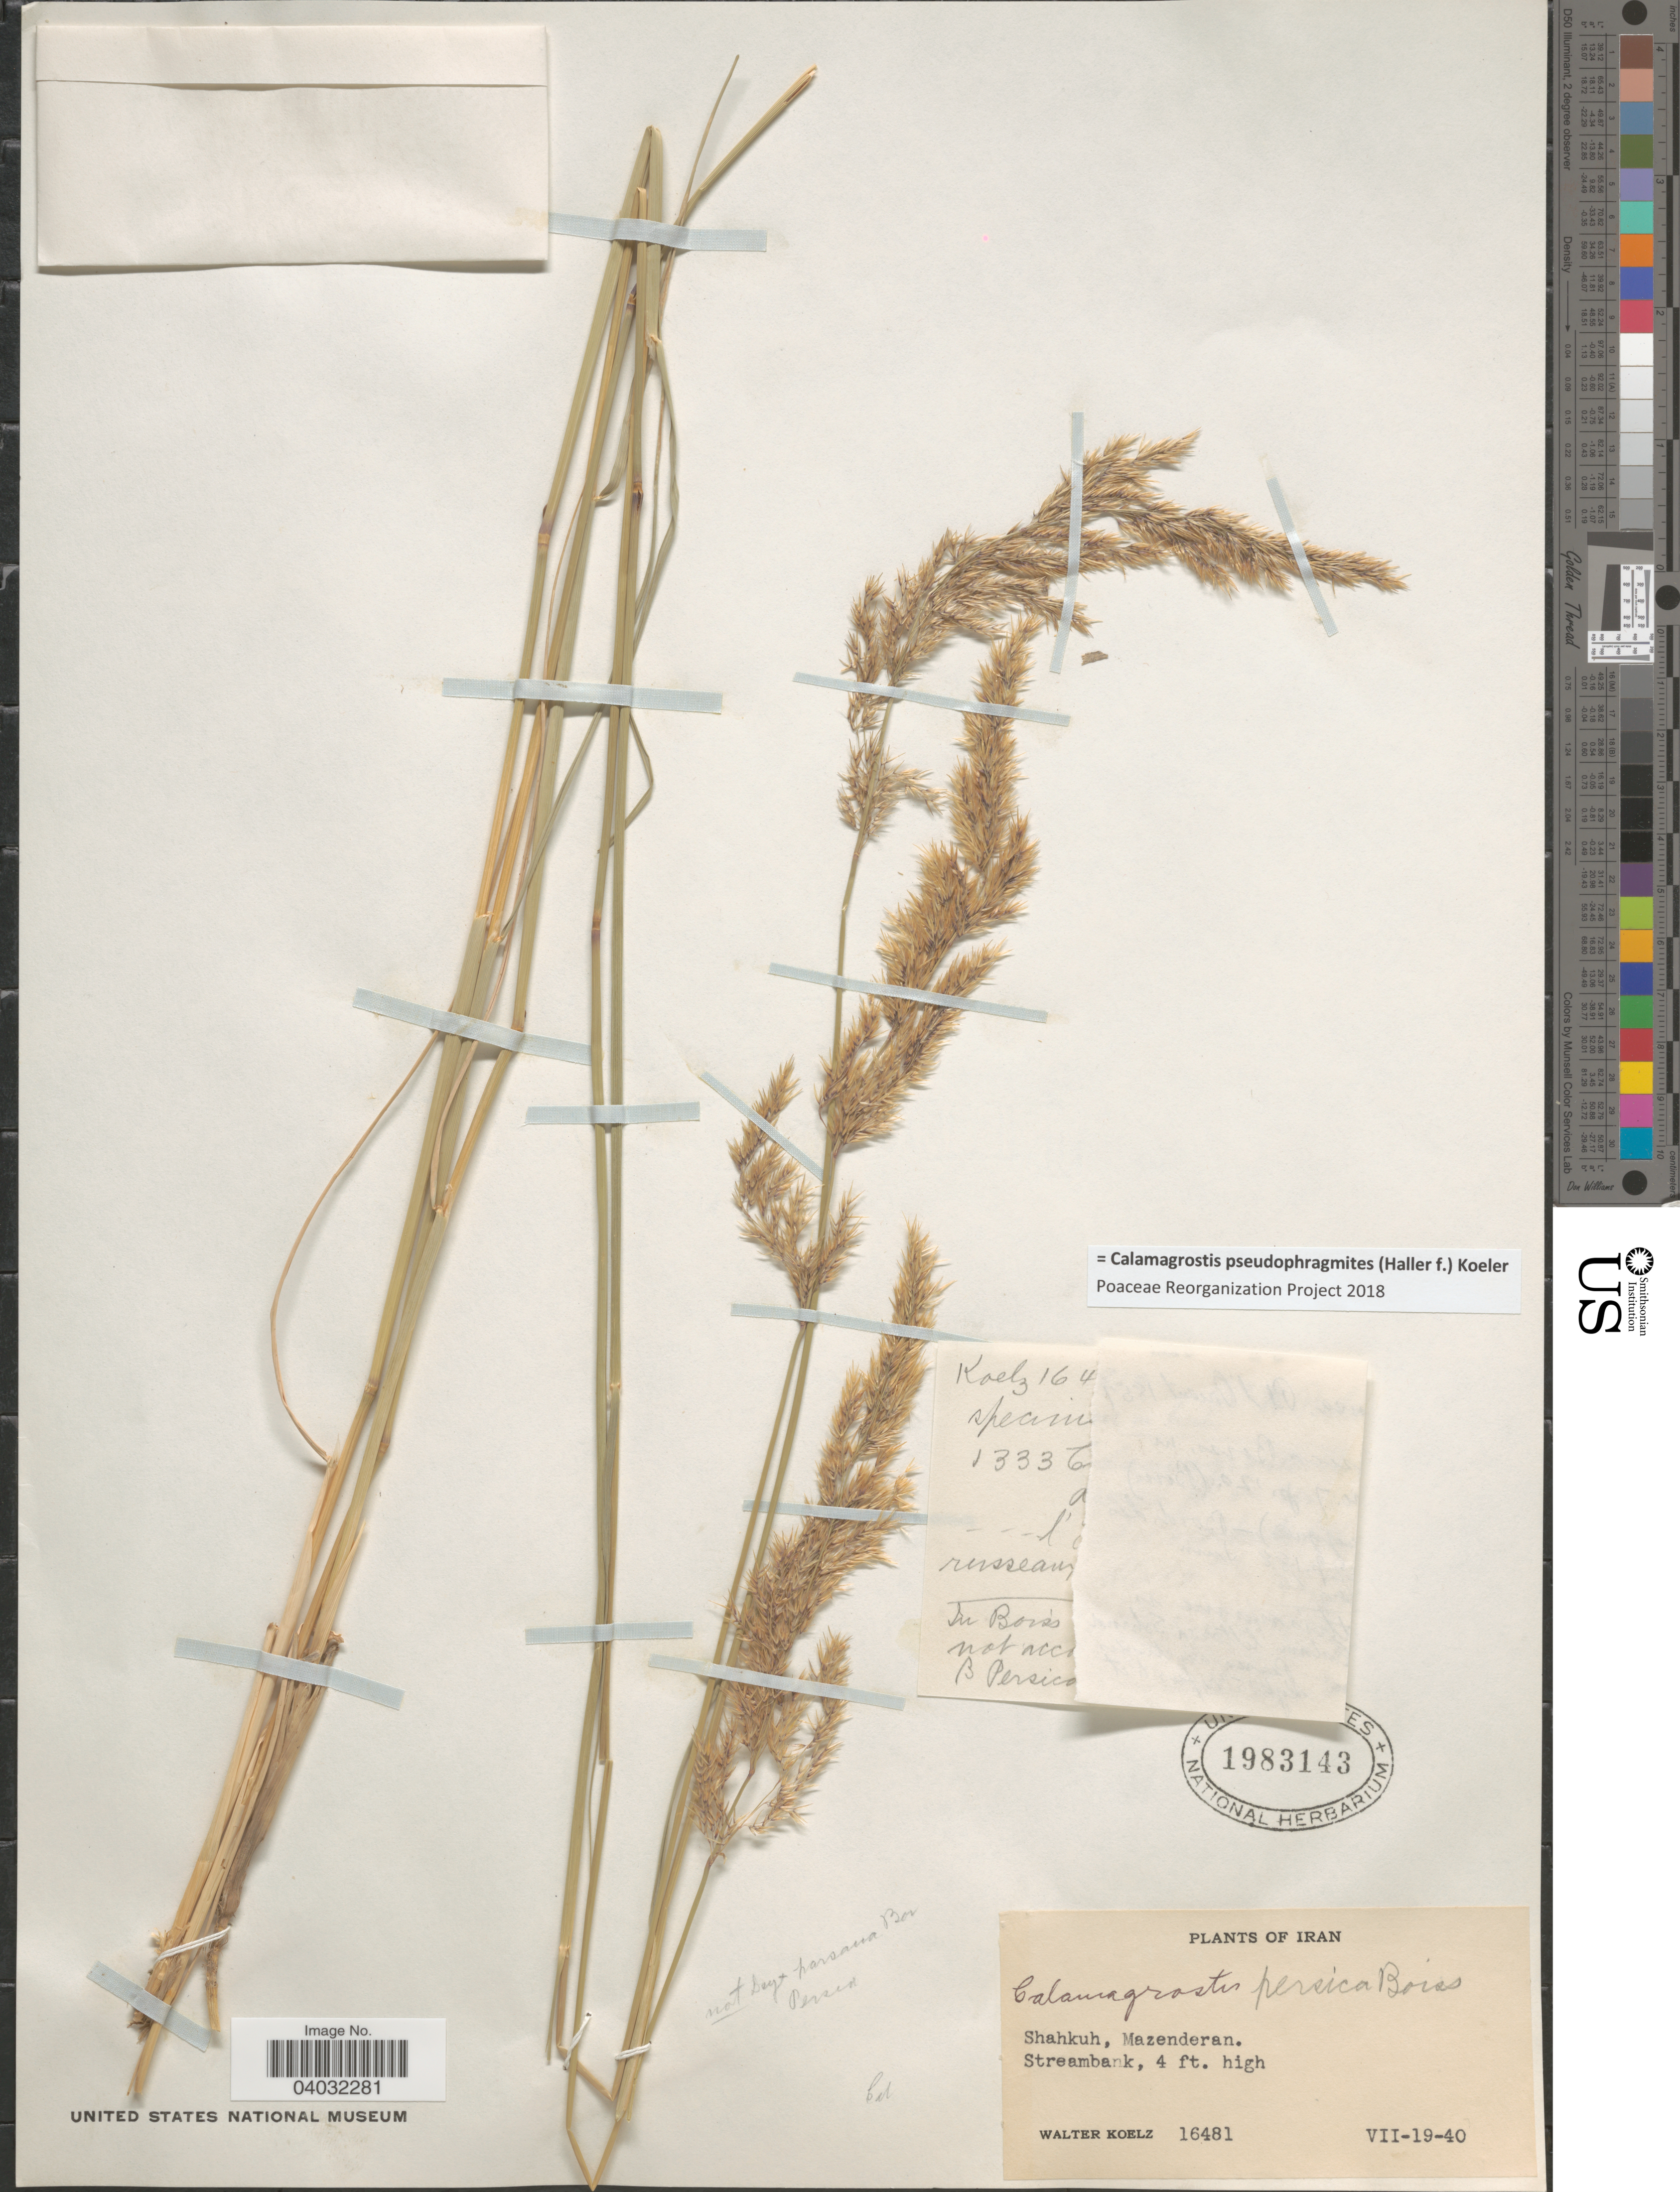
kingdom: Plantae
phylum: Tracheophyta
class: Liliopsida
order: Poales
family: Poaceae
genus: Calamagrostis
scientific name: Calamagrostis pseudophragmites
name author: (Haller f.) Koeler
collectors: W. N. Koelz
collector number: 16481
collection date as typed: Transcribed d/m/y: 19/7/40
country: Iran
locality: Shahkuh, Mazenderan.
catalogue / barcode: US 1983143